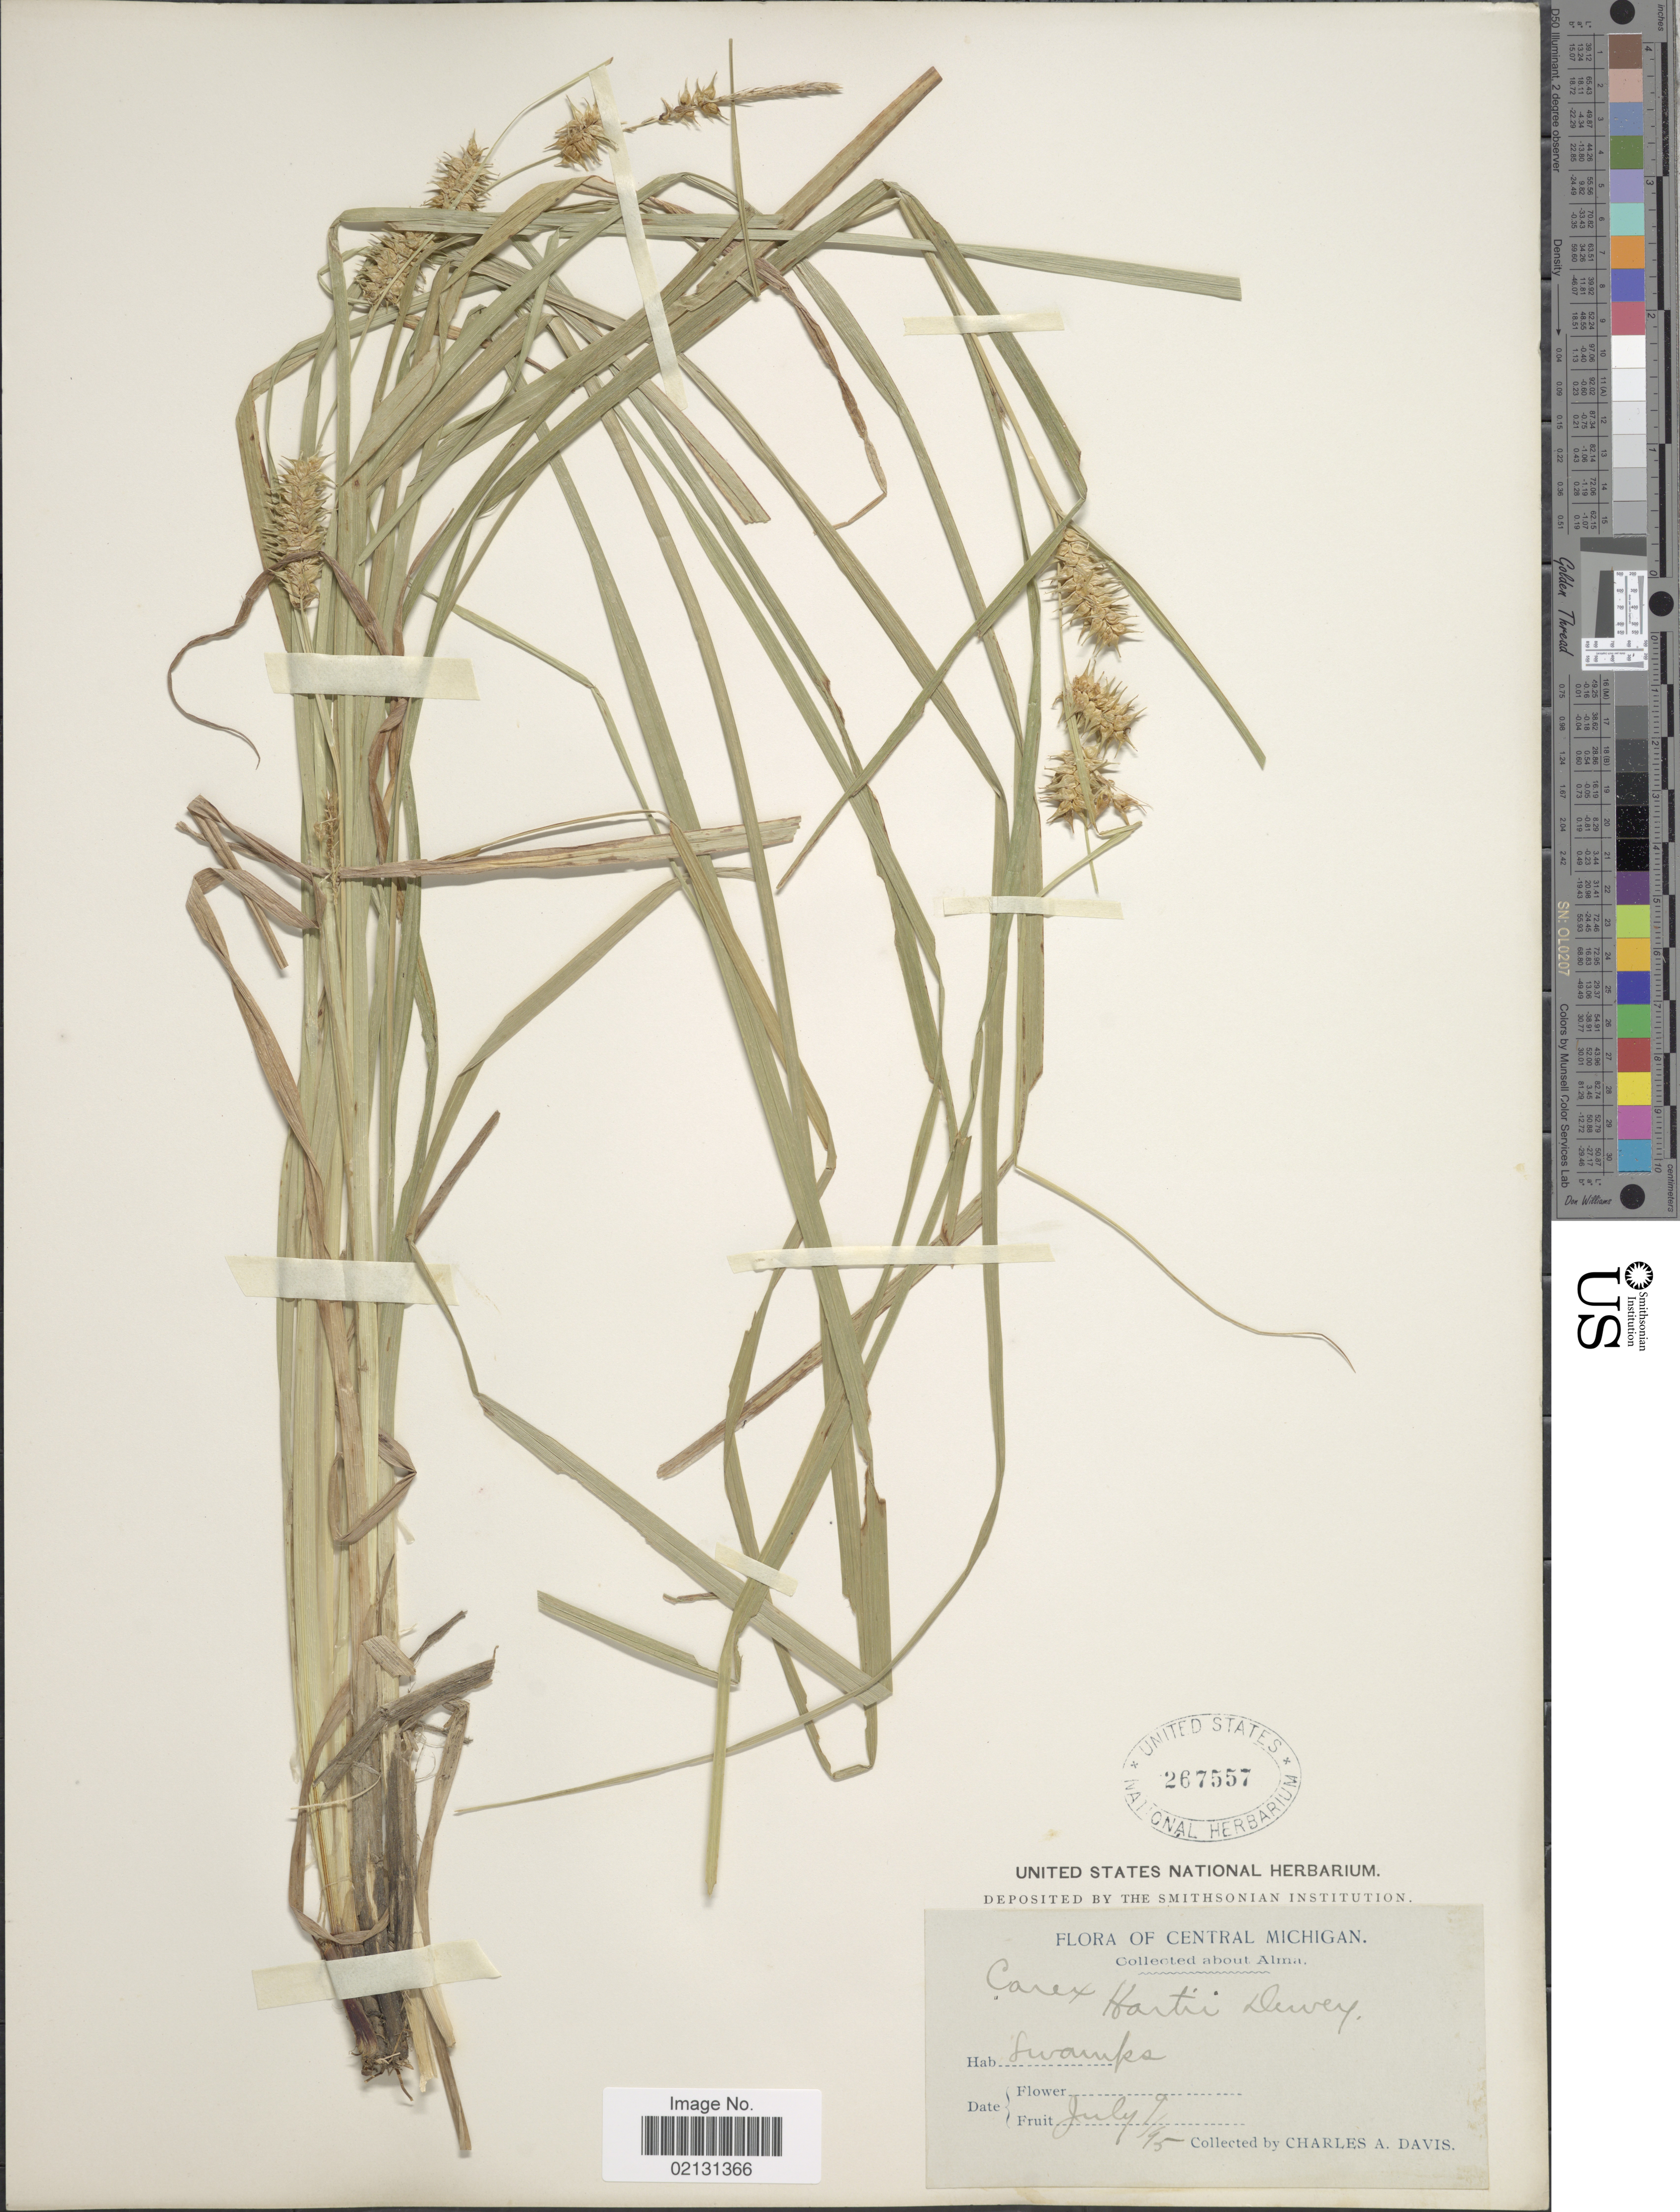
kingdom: Plantae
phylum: Tracheophyta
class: Liliopsida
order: Poales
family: Cyperaceae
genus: Carex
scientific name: Carex retrorsa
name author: Schwein.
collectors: C. Davis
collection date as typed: Transcribed d/m/y: 9/7/95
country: United States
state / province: Michigan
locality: Central Michigan, About Alma, Swamps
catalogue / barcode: US 267557